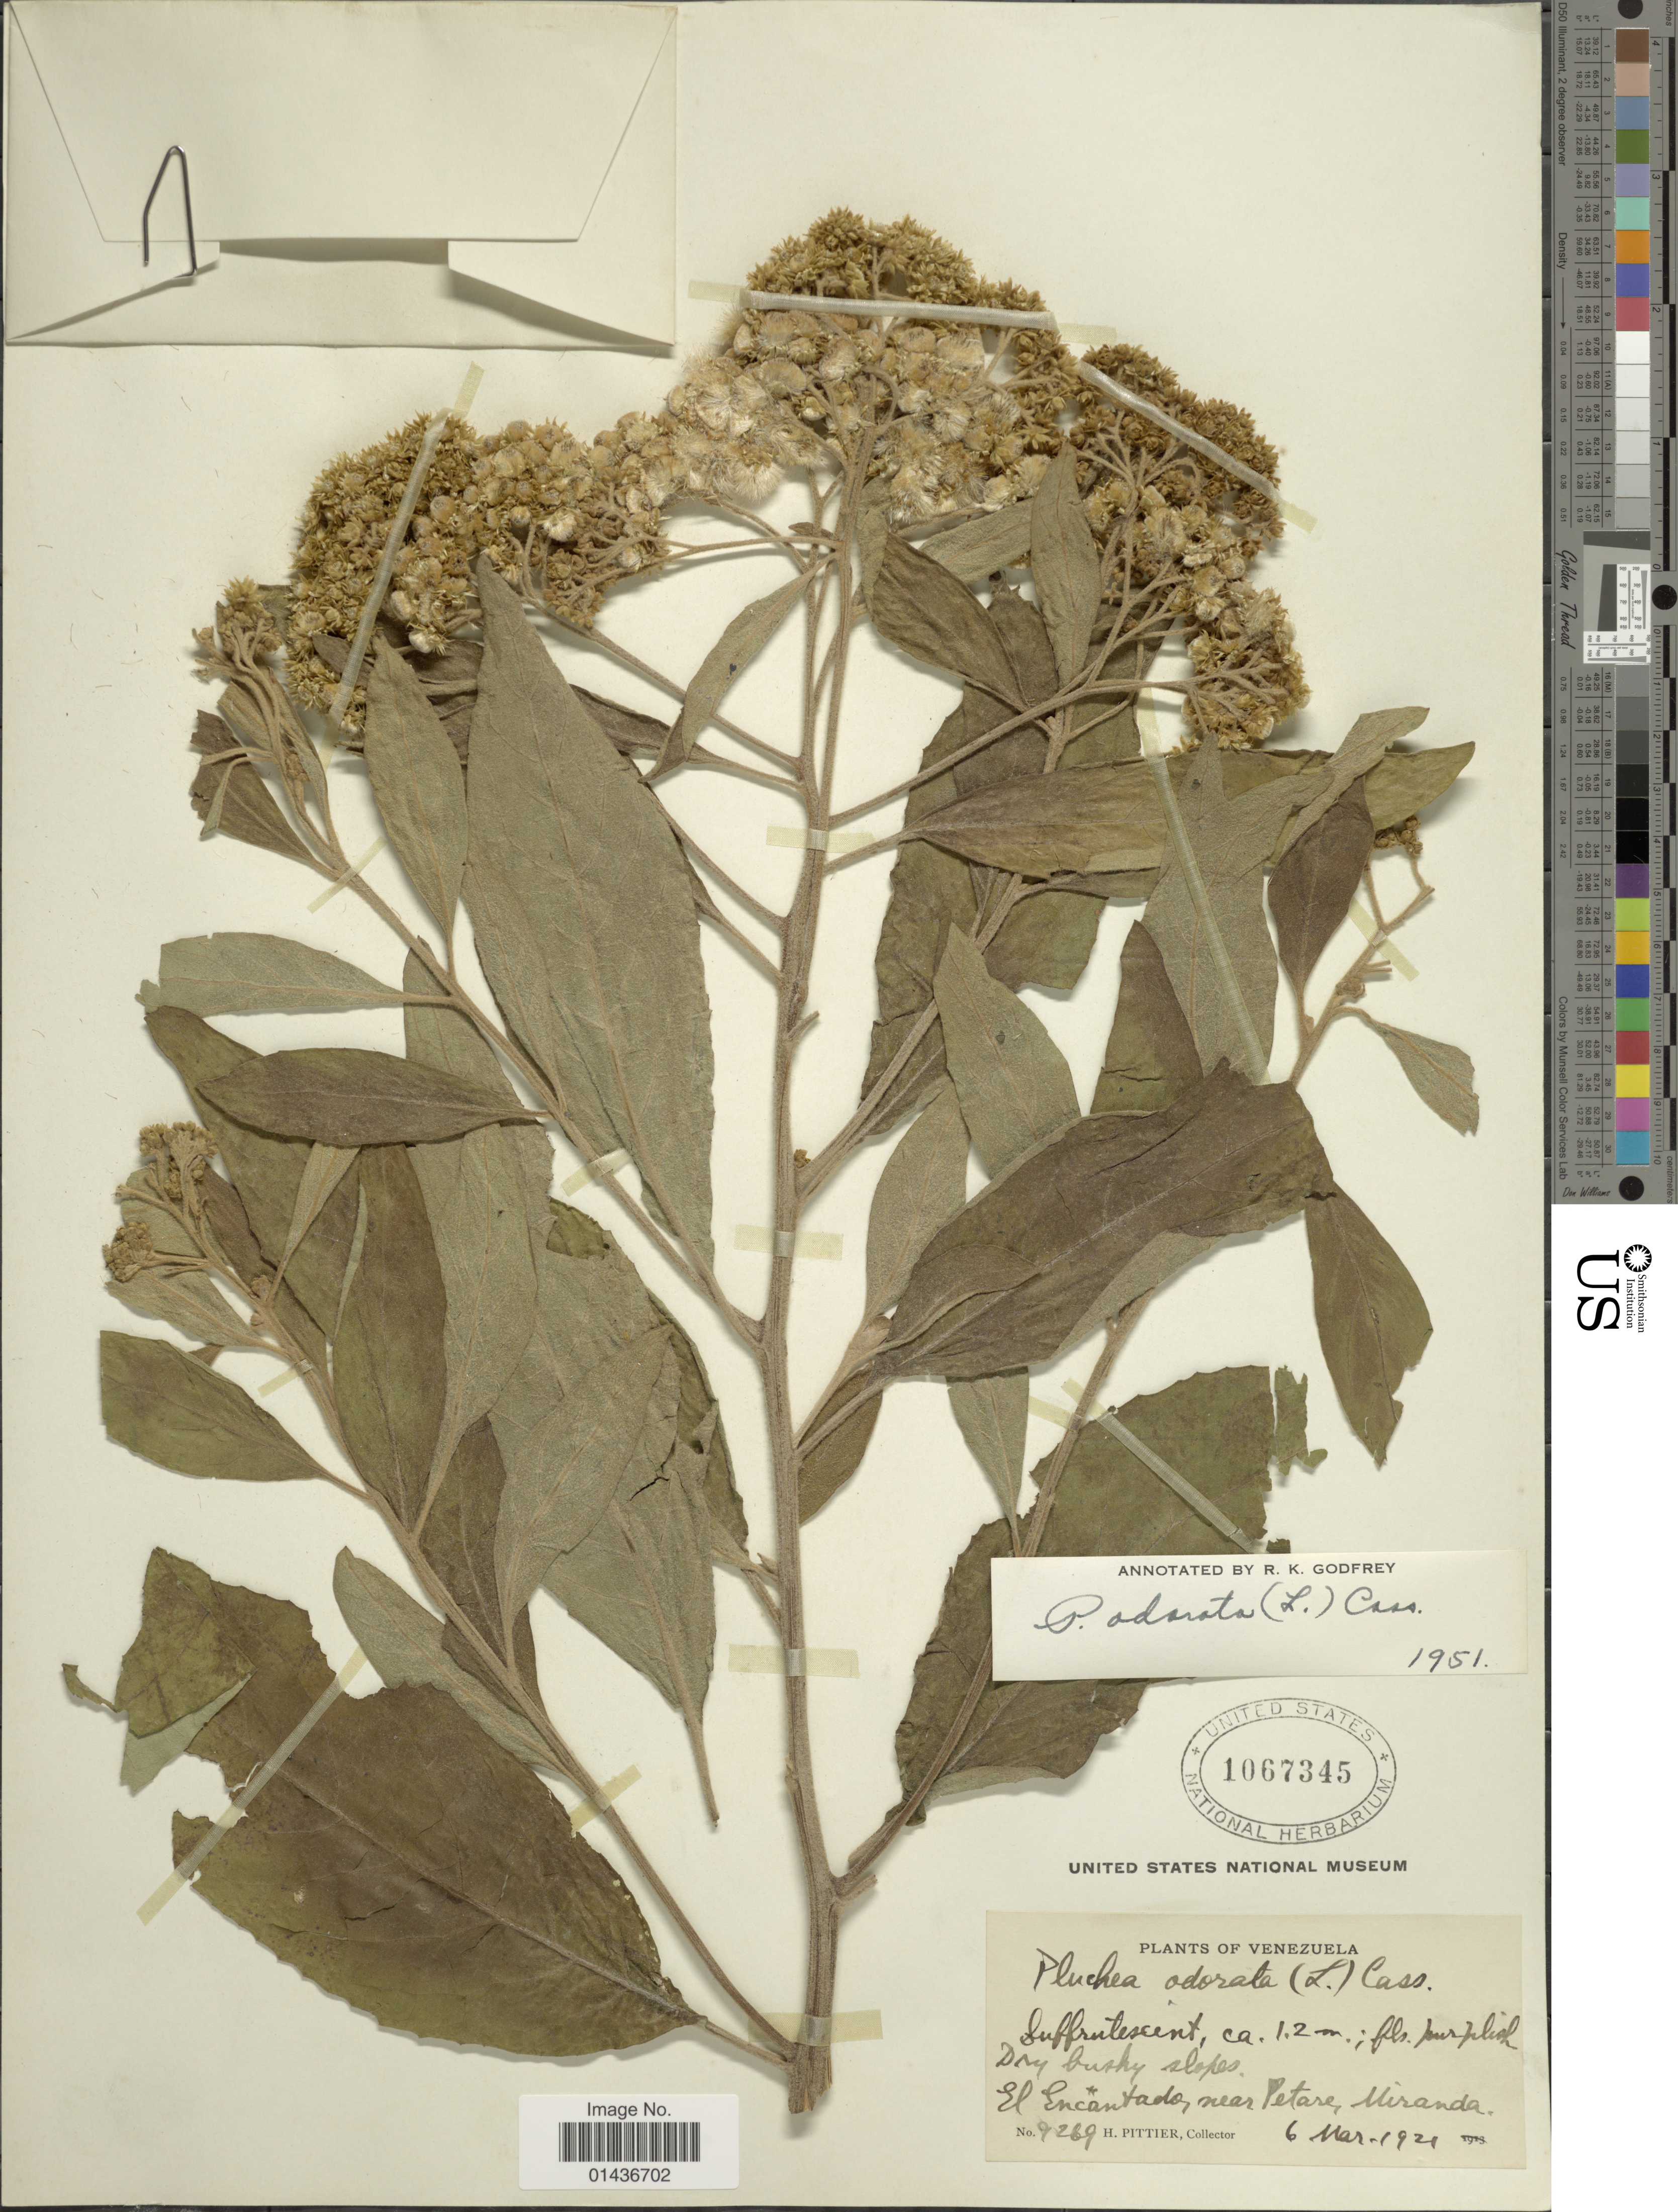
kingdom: Plantae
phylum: Tracheophyta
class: Magnoliopsida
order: Asterales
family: Asteraceae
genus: Pluchea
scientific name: Pluchea carolinensis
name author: (Jacq.) D. Don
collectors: H. F. Pittier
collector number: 9269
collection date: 1921-03-06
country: Venezuela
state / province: Miranda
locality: El Encantado, near Petare, Miranda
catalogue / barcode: US 1067345